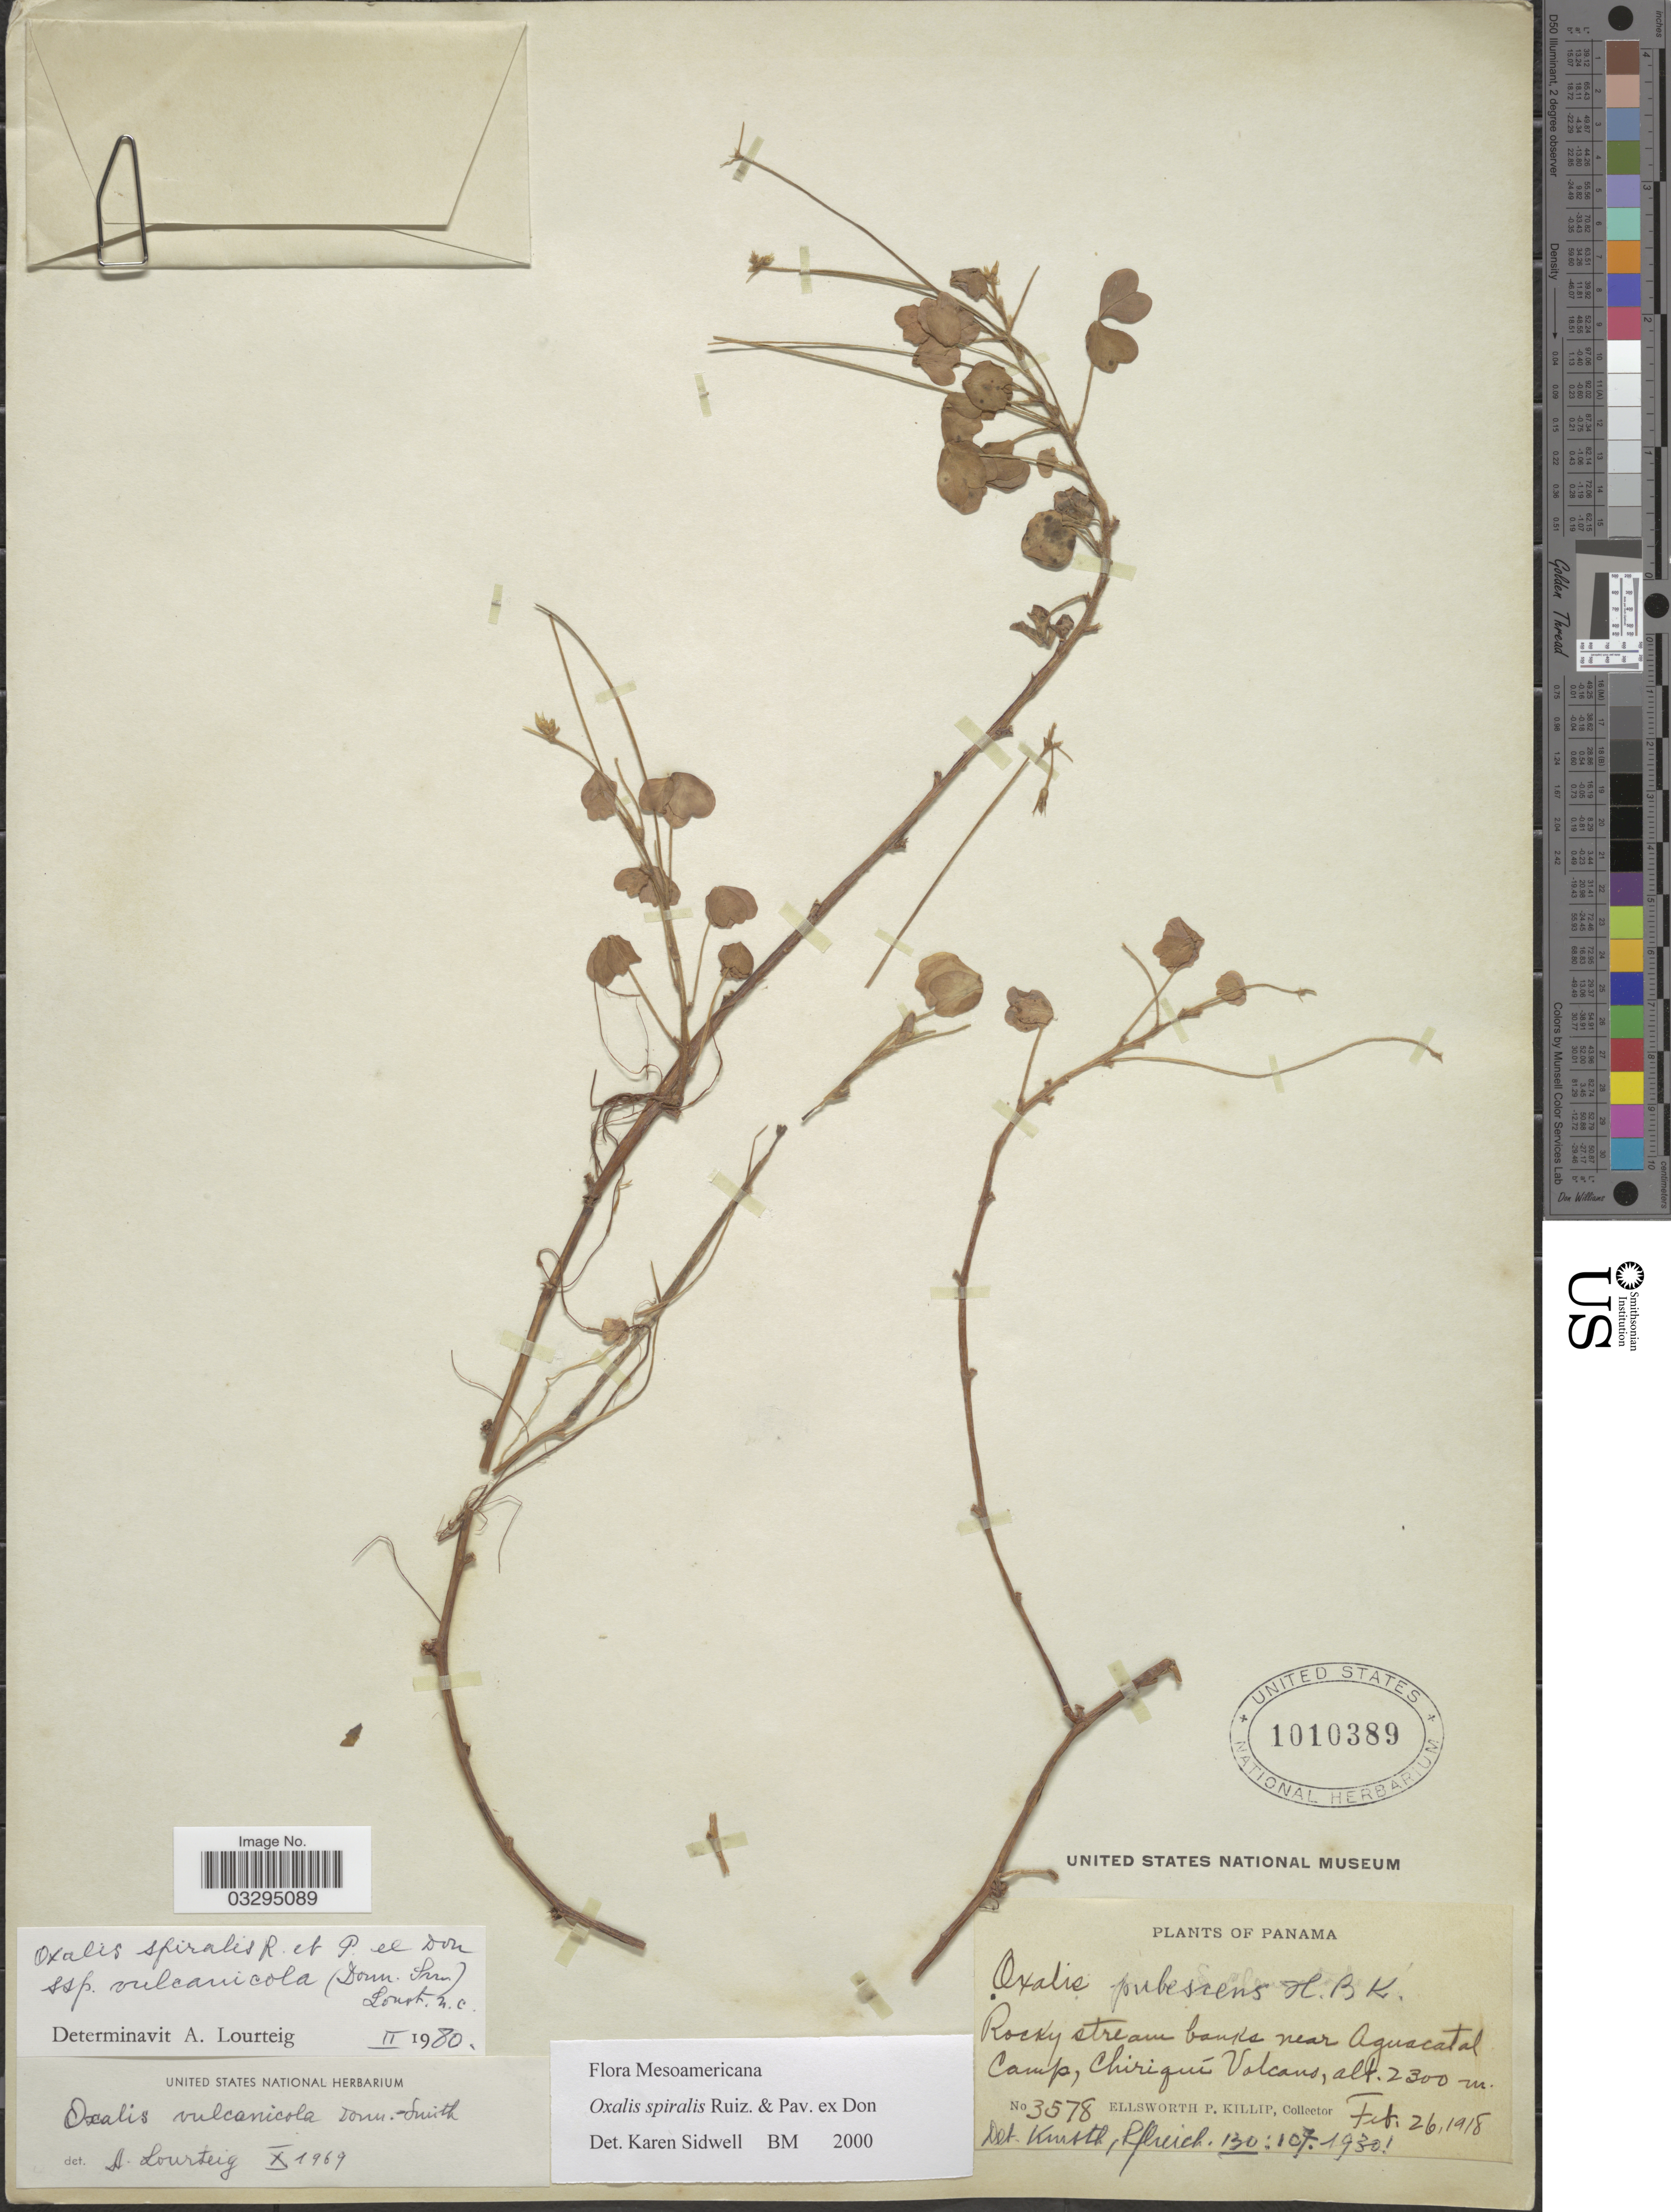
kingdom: Plantae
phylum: Tracheophyta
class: Magnoliopsida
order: Oxalidales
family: Oxalidaceae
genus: Oxalis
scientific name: Oxalis spiralis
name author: Ruiz & Pav. ex G. Don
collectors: E. P. Killip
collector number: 3578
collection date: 1918-02-26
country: Panama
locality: Rocky stream banks near Aguacatal Camp, Chiriquí Volcano.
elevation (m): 2300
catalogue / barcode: US 1010389